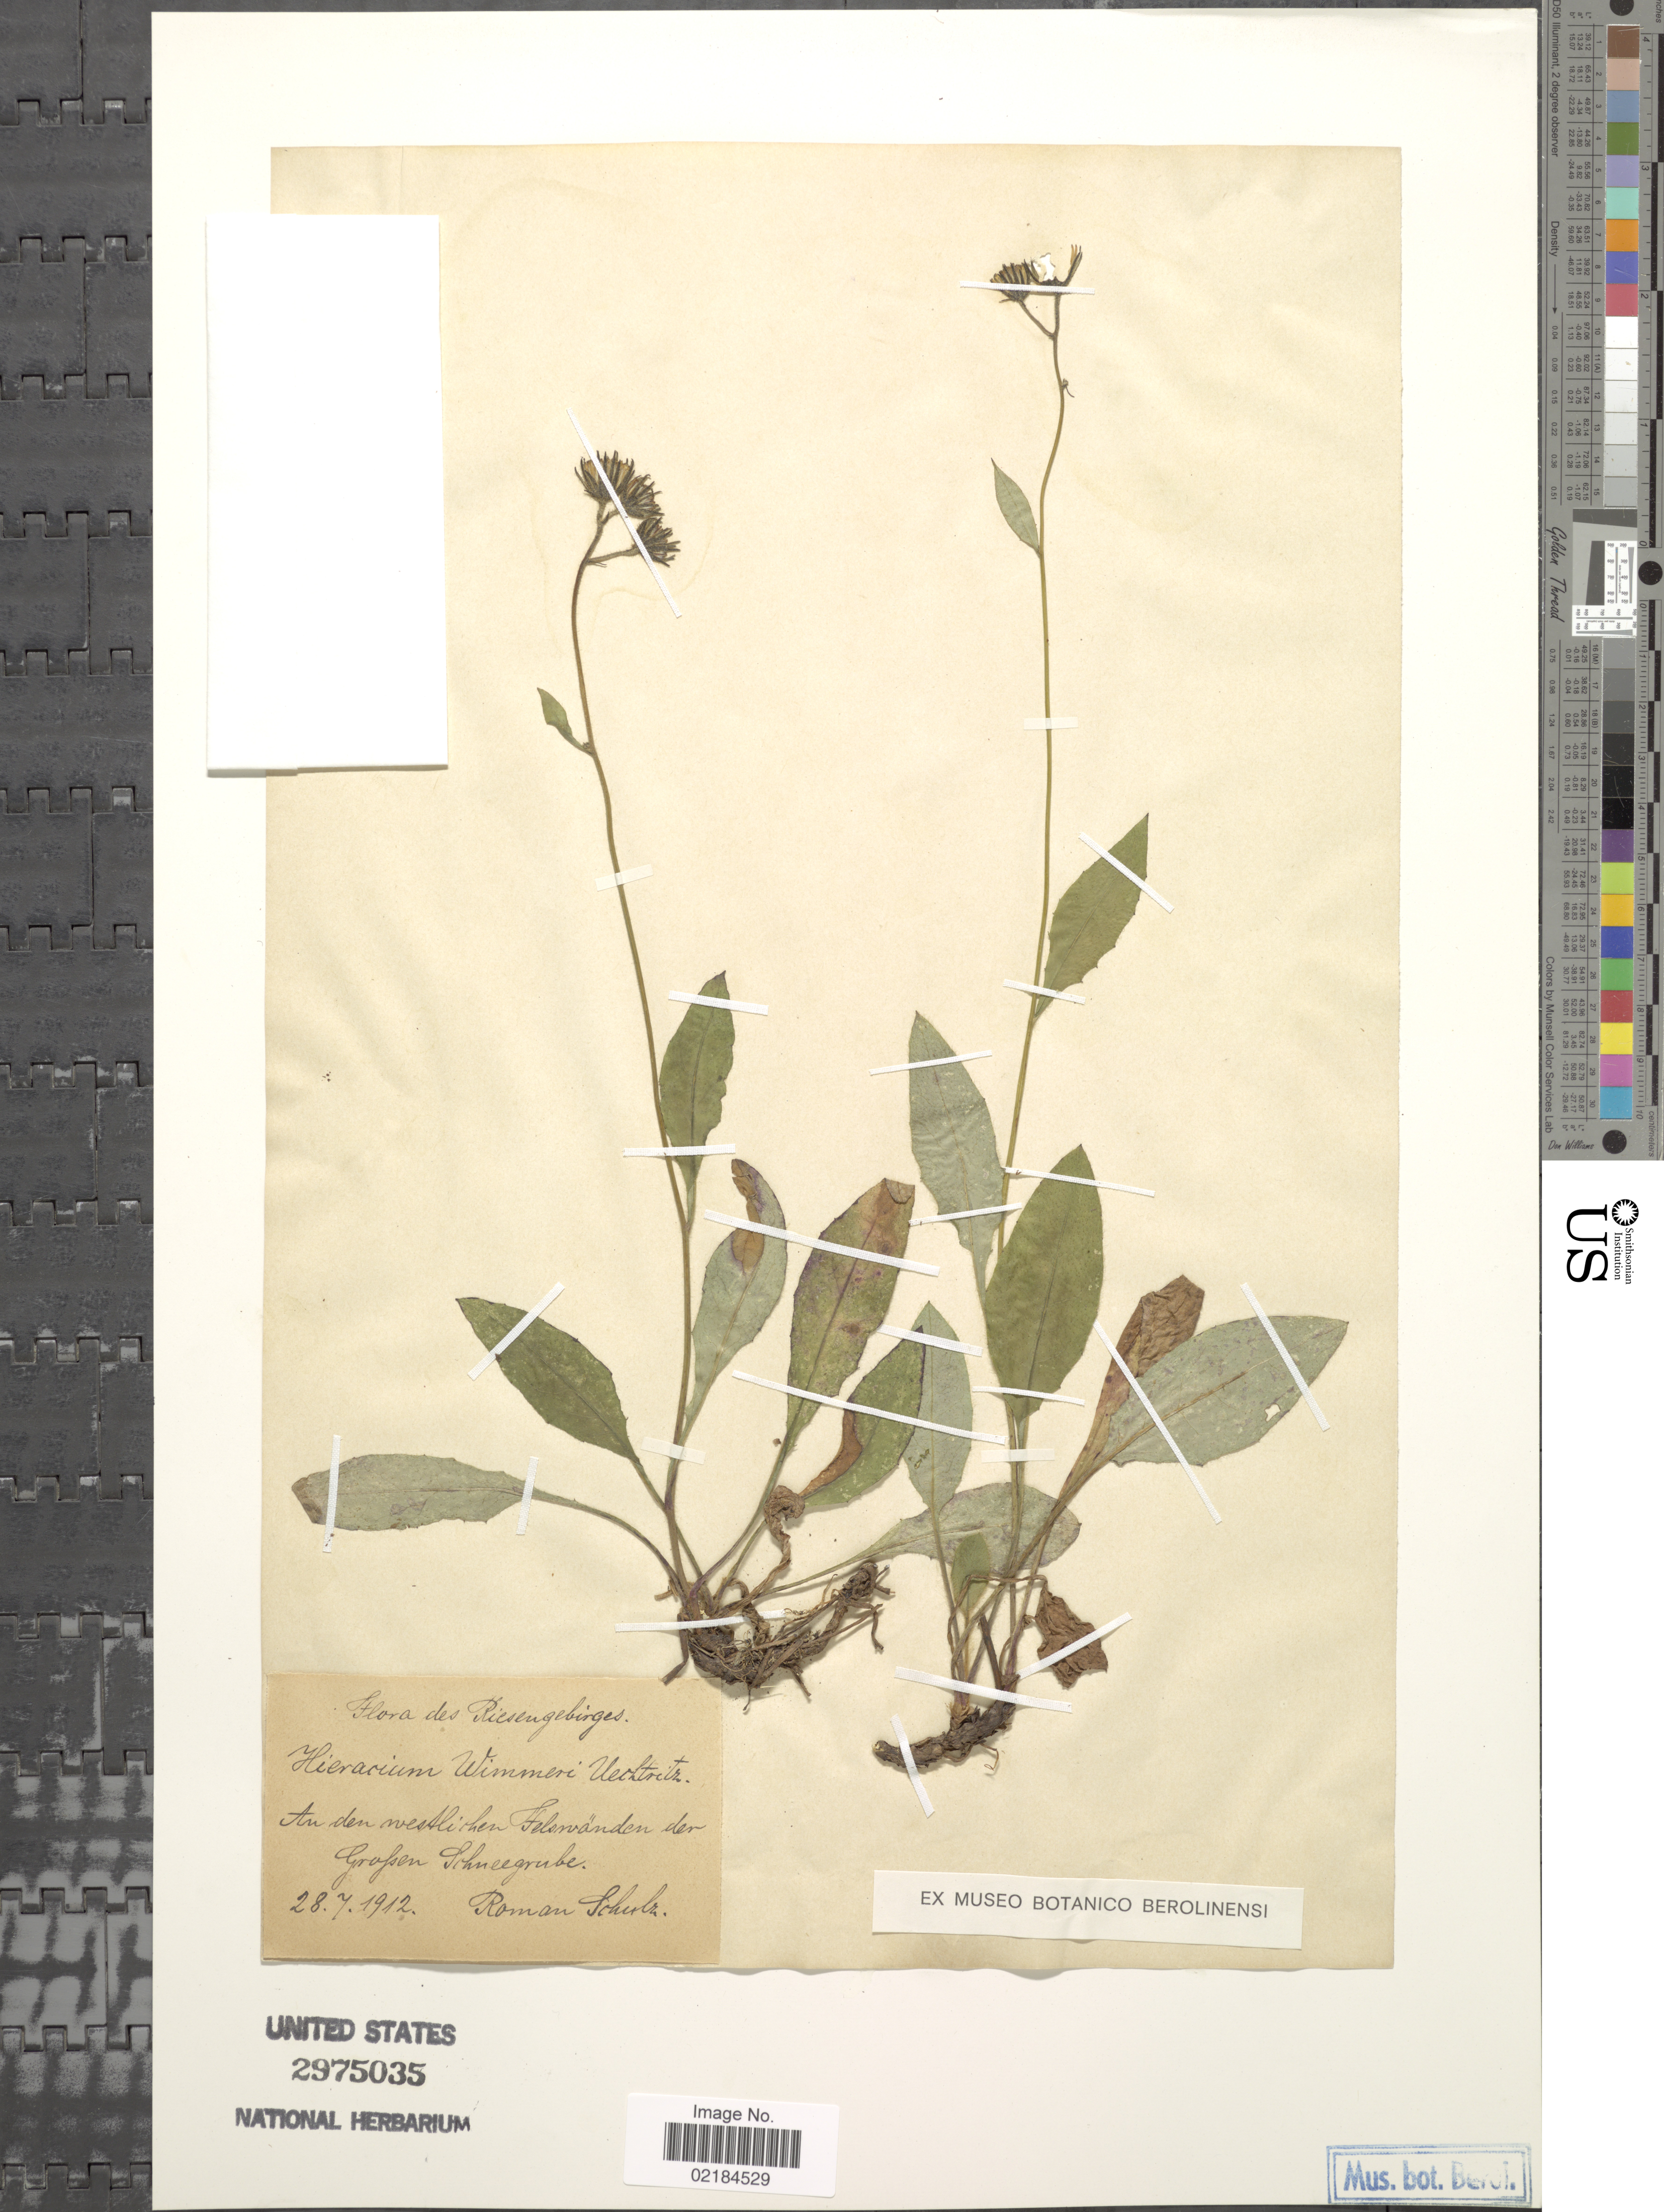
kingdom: Plantae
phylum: Tracheophyta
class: Magnoliopsida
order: Asterales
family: Asteraceae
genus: Hieracium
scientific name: Hieracium froelichianum subsp. wimmeri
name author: (R. Uechtr.) Gottschl. & Greuter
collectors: R. Schulz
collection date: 1912-07-28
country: Poland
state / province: Dolnoslaskie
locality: Des Riesengebirges, An den westlichen Felevanden den Gorfsen Schneegrube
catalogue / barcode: US 2975035